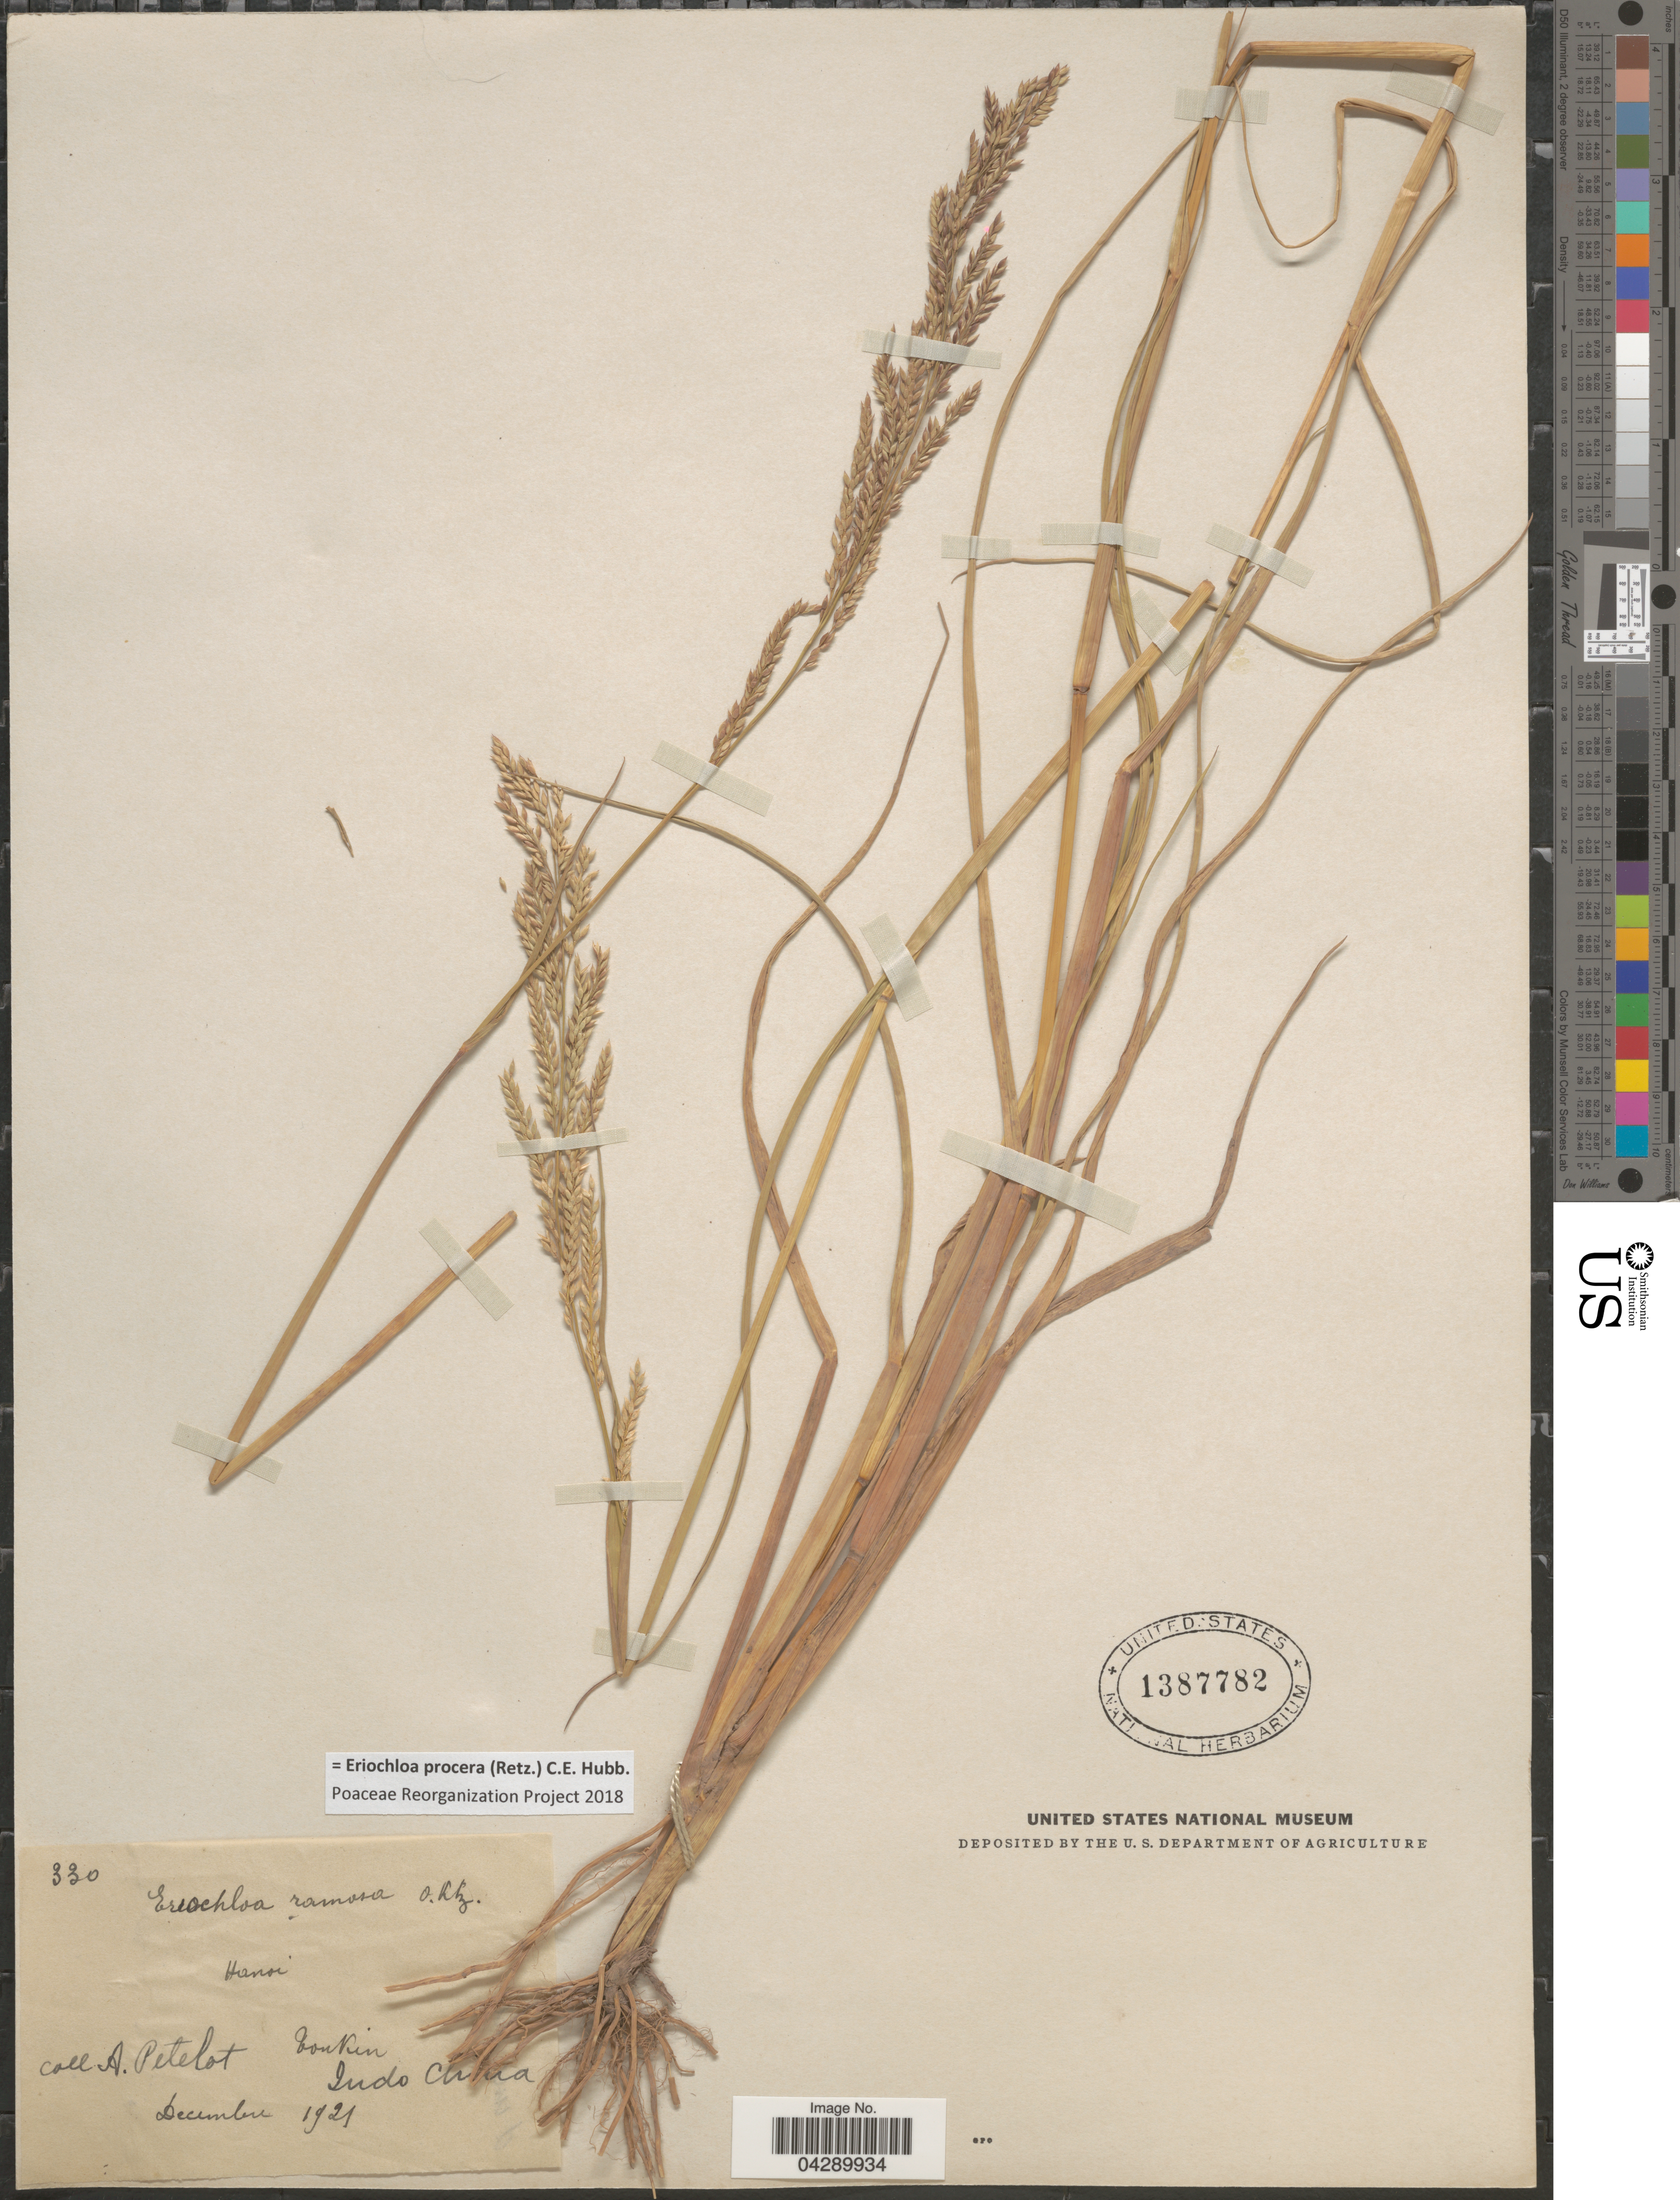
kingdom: Plantae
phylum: Tracheophyta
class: Liliopsida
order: Poales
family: Poaceae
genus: Eriochloa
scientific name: Eriochloa procera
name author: (Retz.) C.E. Hubb.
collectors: A. Petelot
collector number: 330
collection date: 1921-12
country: Vietnam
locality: Hanoi. Tonkin. Indo China.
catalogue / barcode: US 1387782